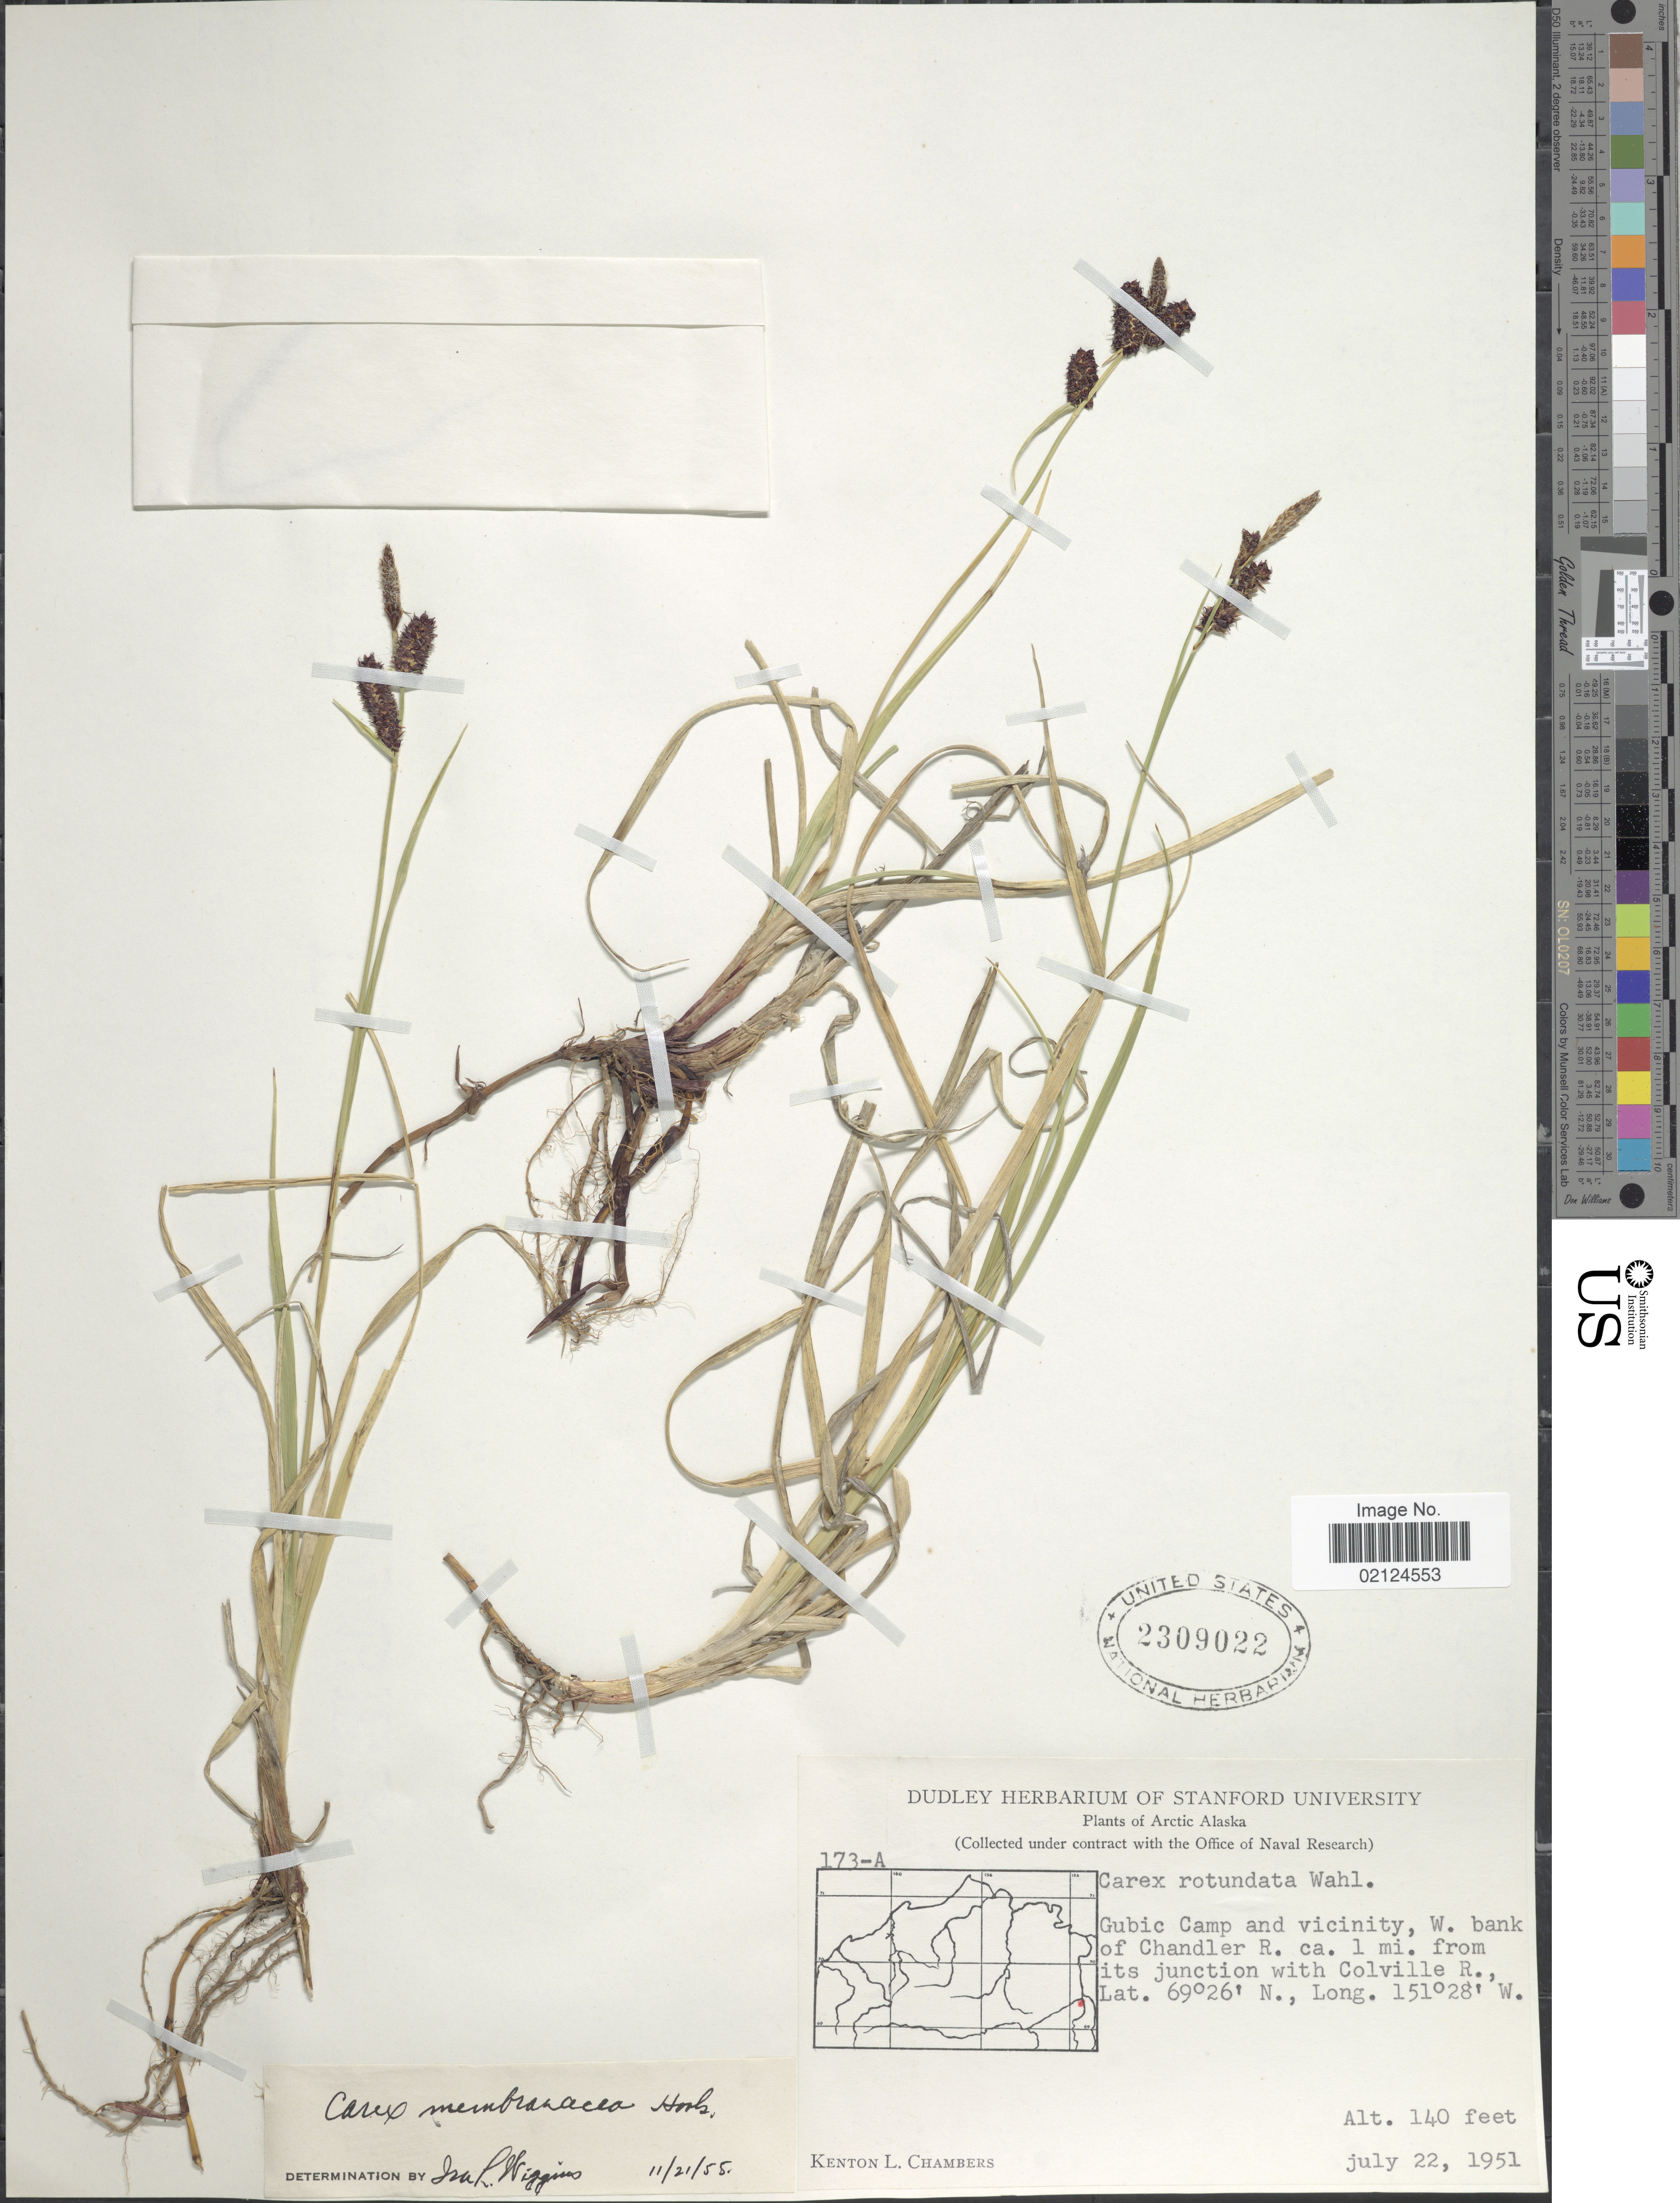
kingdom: Plantae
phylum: Tracheophyta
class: Liliopsida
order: Poales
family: Cyperaceae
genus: Carex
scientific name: Carex membranacea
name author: Hook.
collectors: K. L. Chambers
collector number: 173-A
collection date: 1951-07-22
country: United States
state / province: Alaska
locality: Arctic Alaska, Gubic Camp and vicinity W bank of Chandler R. ca. 1 mi. from its junction with Colville R.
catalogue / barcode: US 2309022